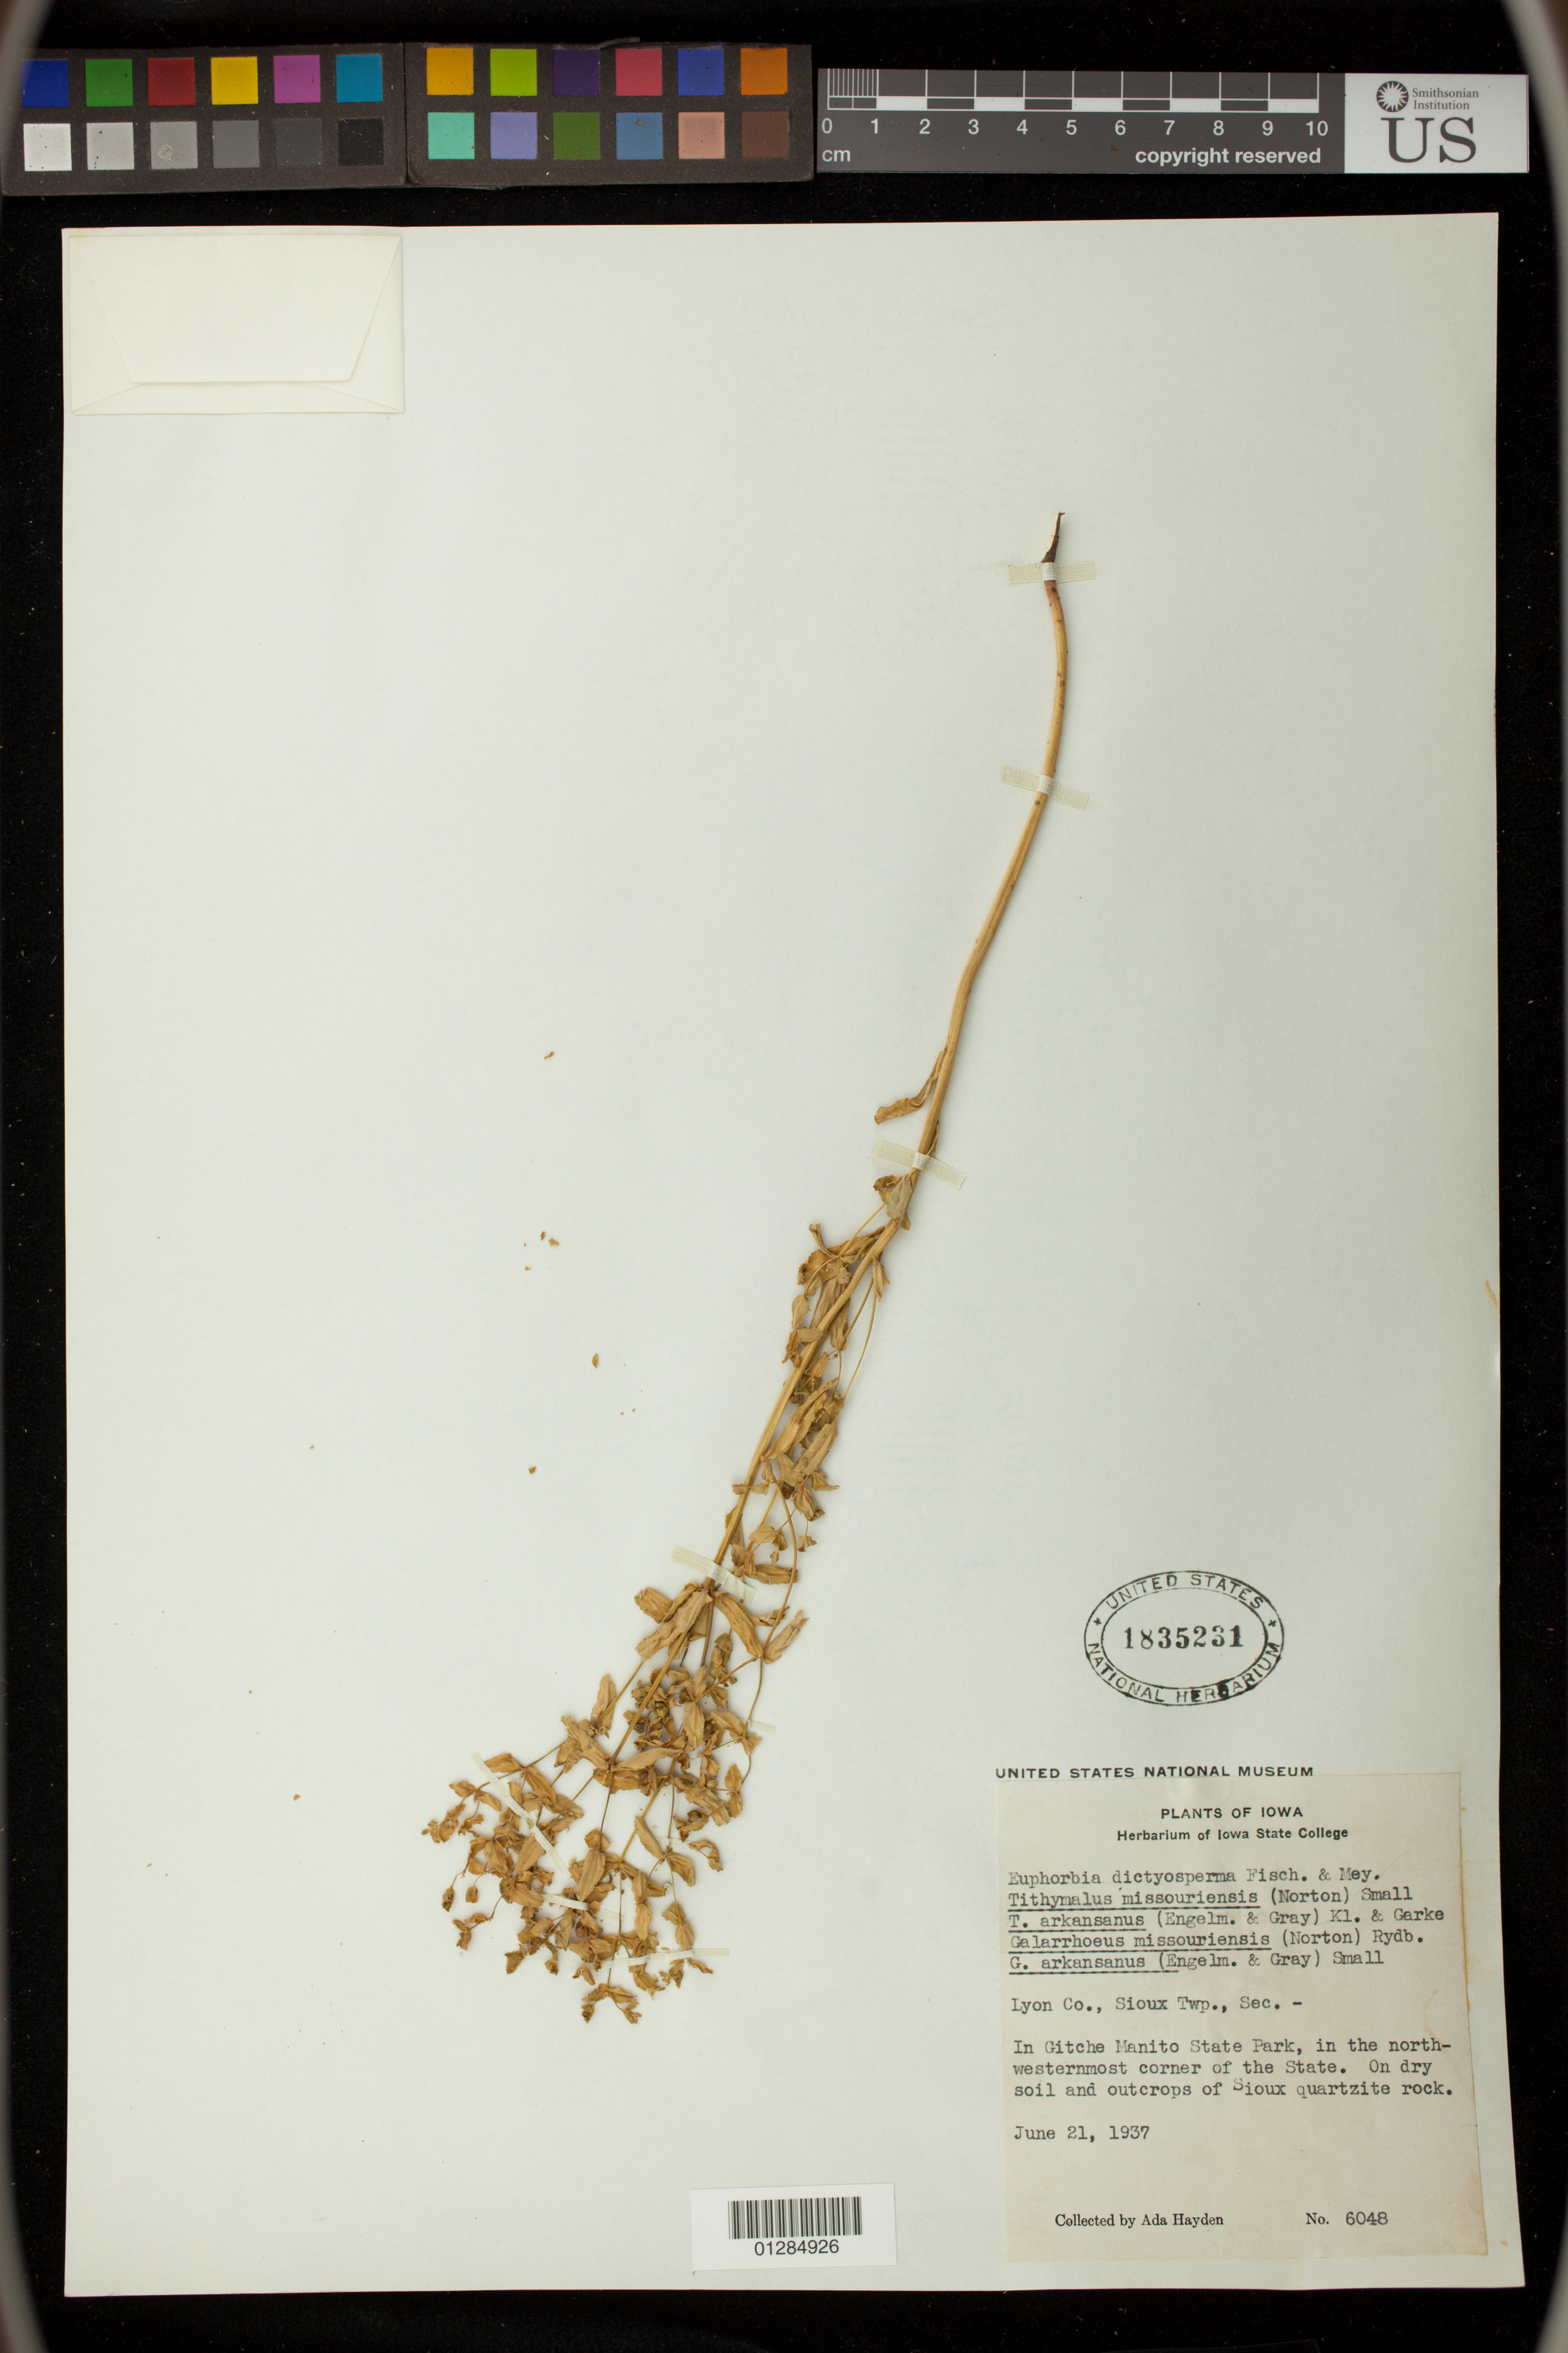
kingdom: Plantae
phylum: Tracheophyta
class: Magnoliopsida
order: Malpighiales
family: Euphorbiaceae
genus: Euphorbia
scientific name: Euphorbia spathulata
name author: Lam.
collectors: Ada Hayden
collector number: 6048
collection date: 1937-06-21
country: United States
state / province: Iowa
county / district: Lyon County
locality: Sioux Township; In Gitche Manito State Park, in the north-westernmost corner of the State.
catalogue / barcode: US 1835231